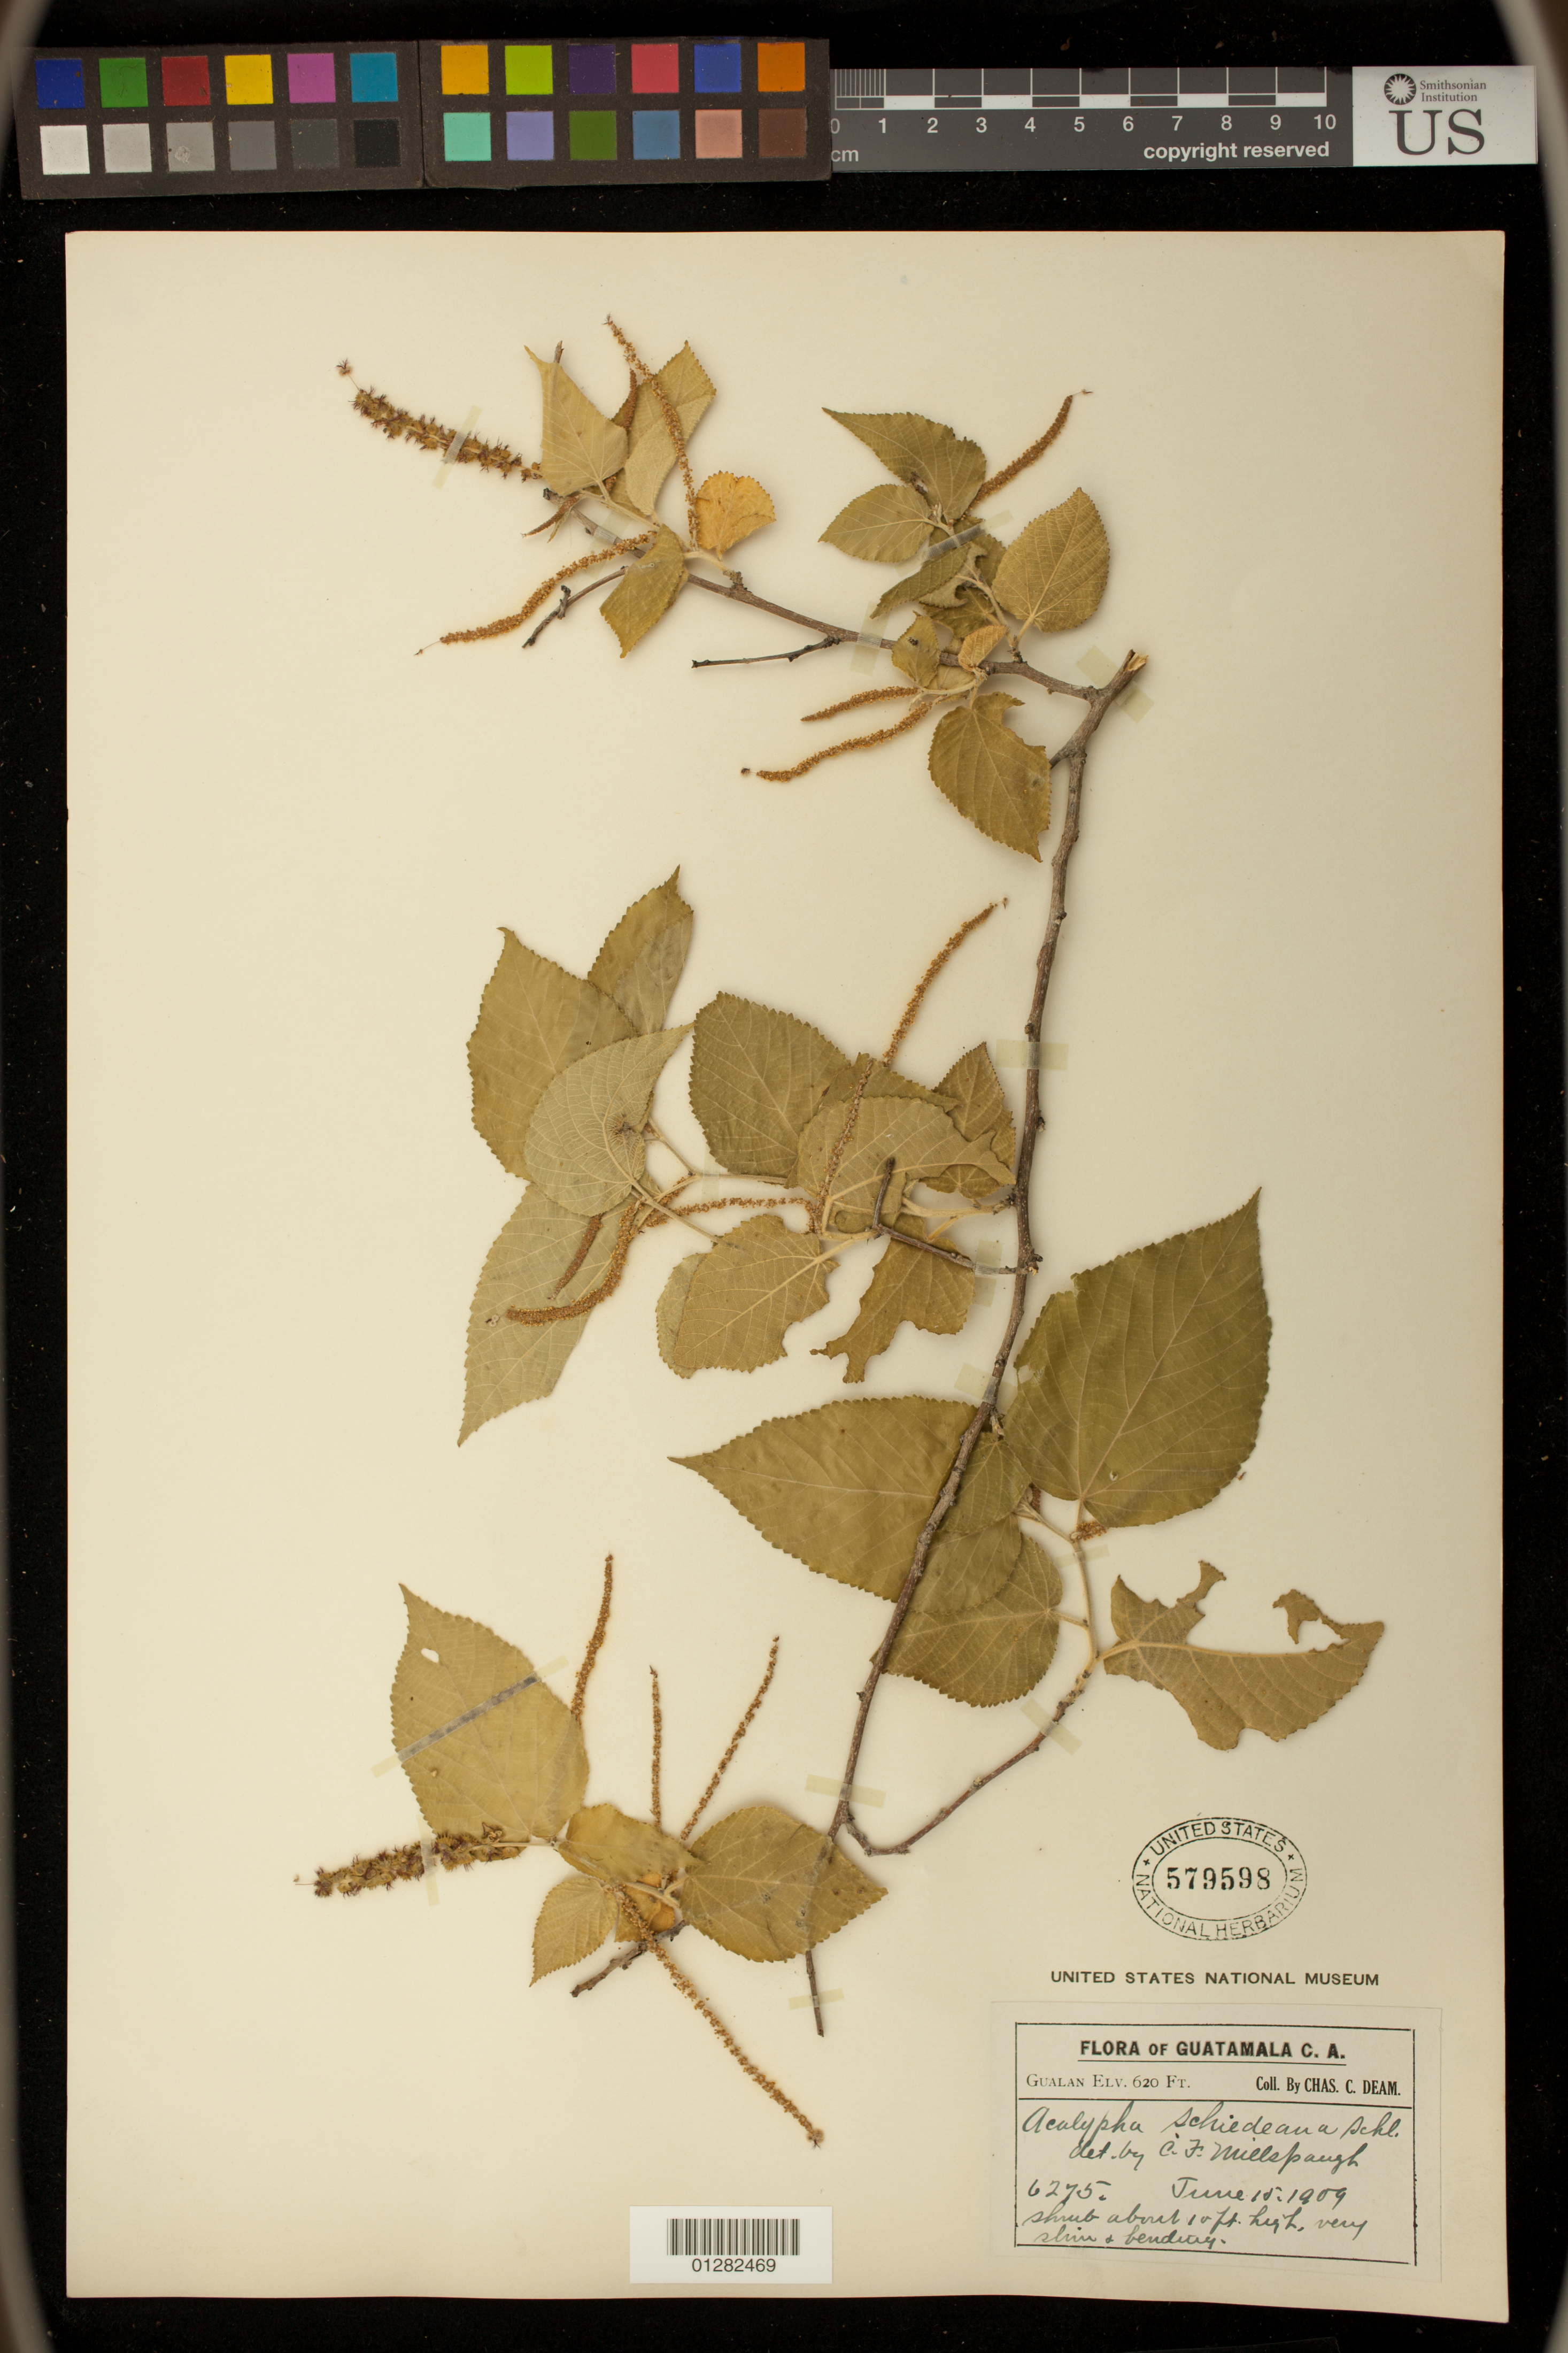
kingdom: Plantae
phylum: Tracheophyta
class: Magnoliopsida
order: Malpighiales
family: Euphorbiaceae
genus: Acalypha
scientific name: Acalypha schiedeana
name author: Schltdl.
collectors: W. Kellerman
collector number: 6275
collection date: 1909-06-18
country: Guatemala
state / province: Zacapa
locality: Gualan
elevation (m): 189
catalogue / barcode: US 579598